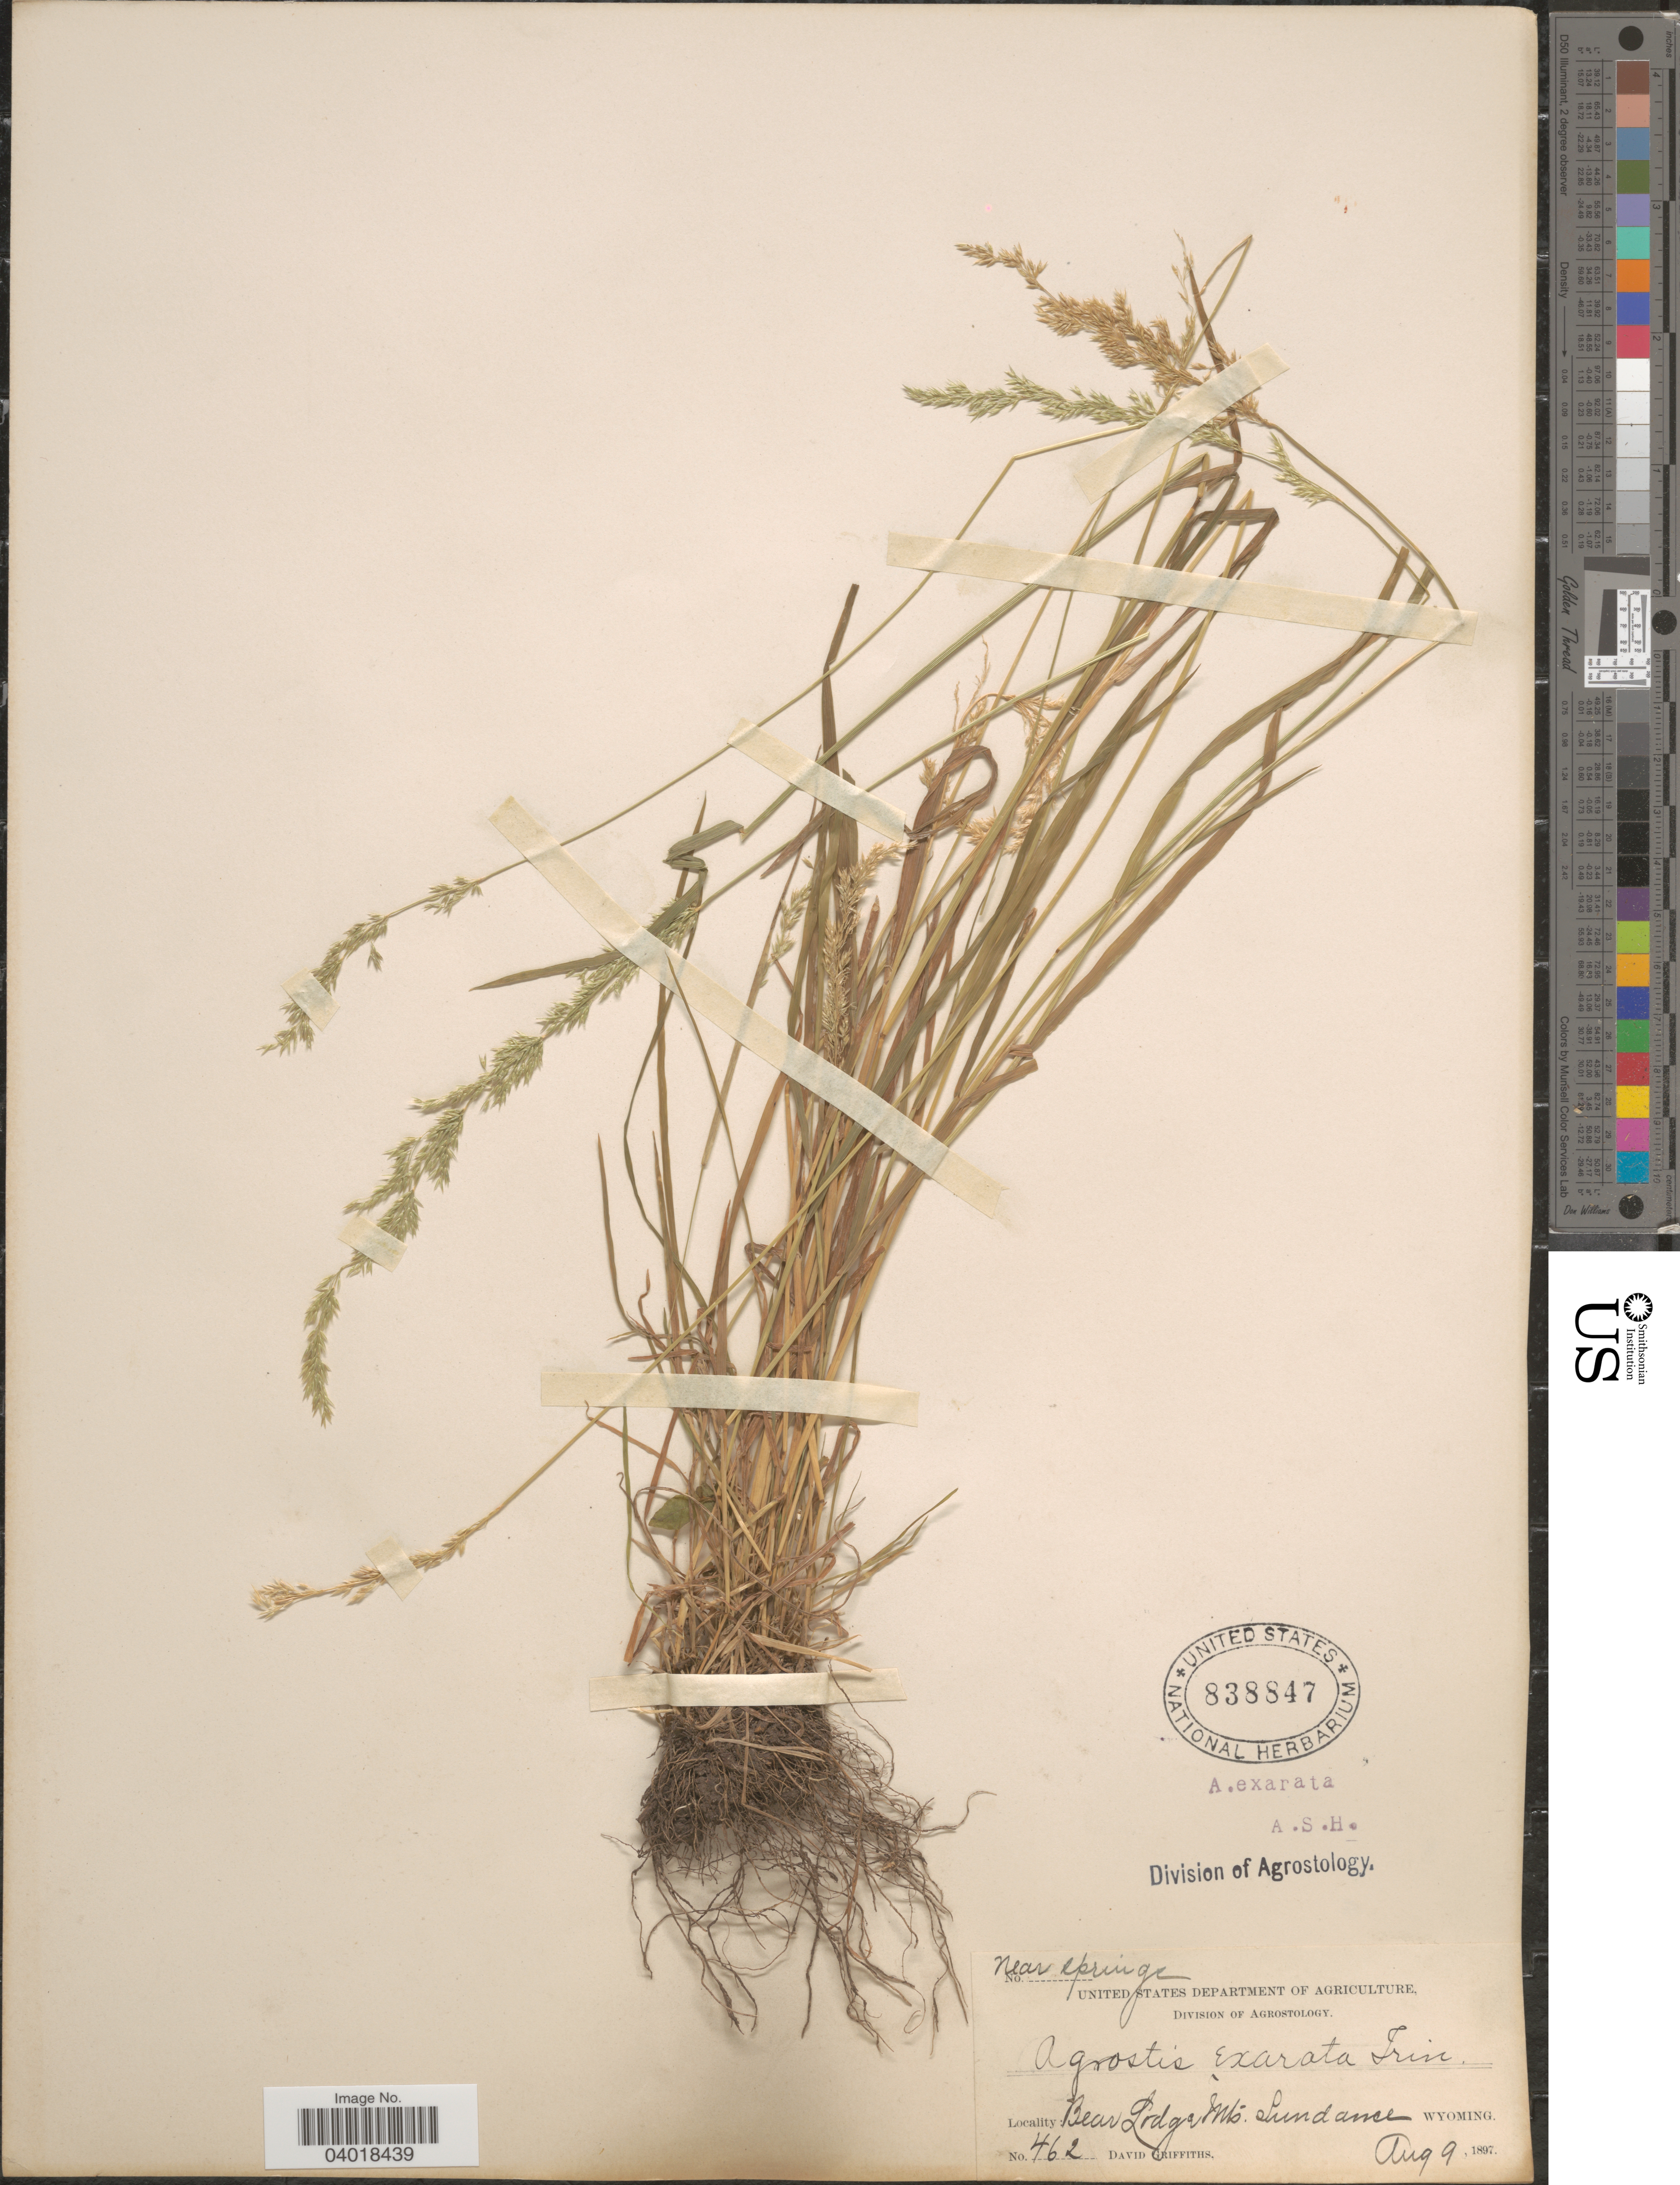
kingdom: Plantae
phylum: Tracheophyta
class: Liliopsida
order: Poales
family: Poaceae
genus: Agrostis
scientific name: Agrostis exarata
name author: Trin.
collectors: D. Griffiths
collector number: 462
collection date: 1897-08-09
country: United States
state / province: Wyoming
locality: Bear Lodge Mts. Sundance.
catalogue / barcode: US 838847